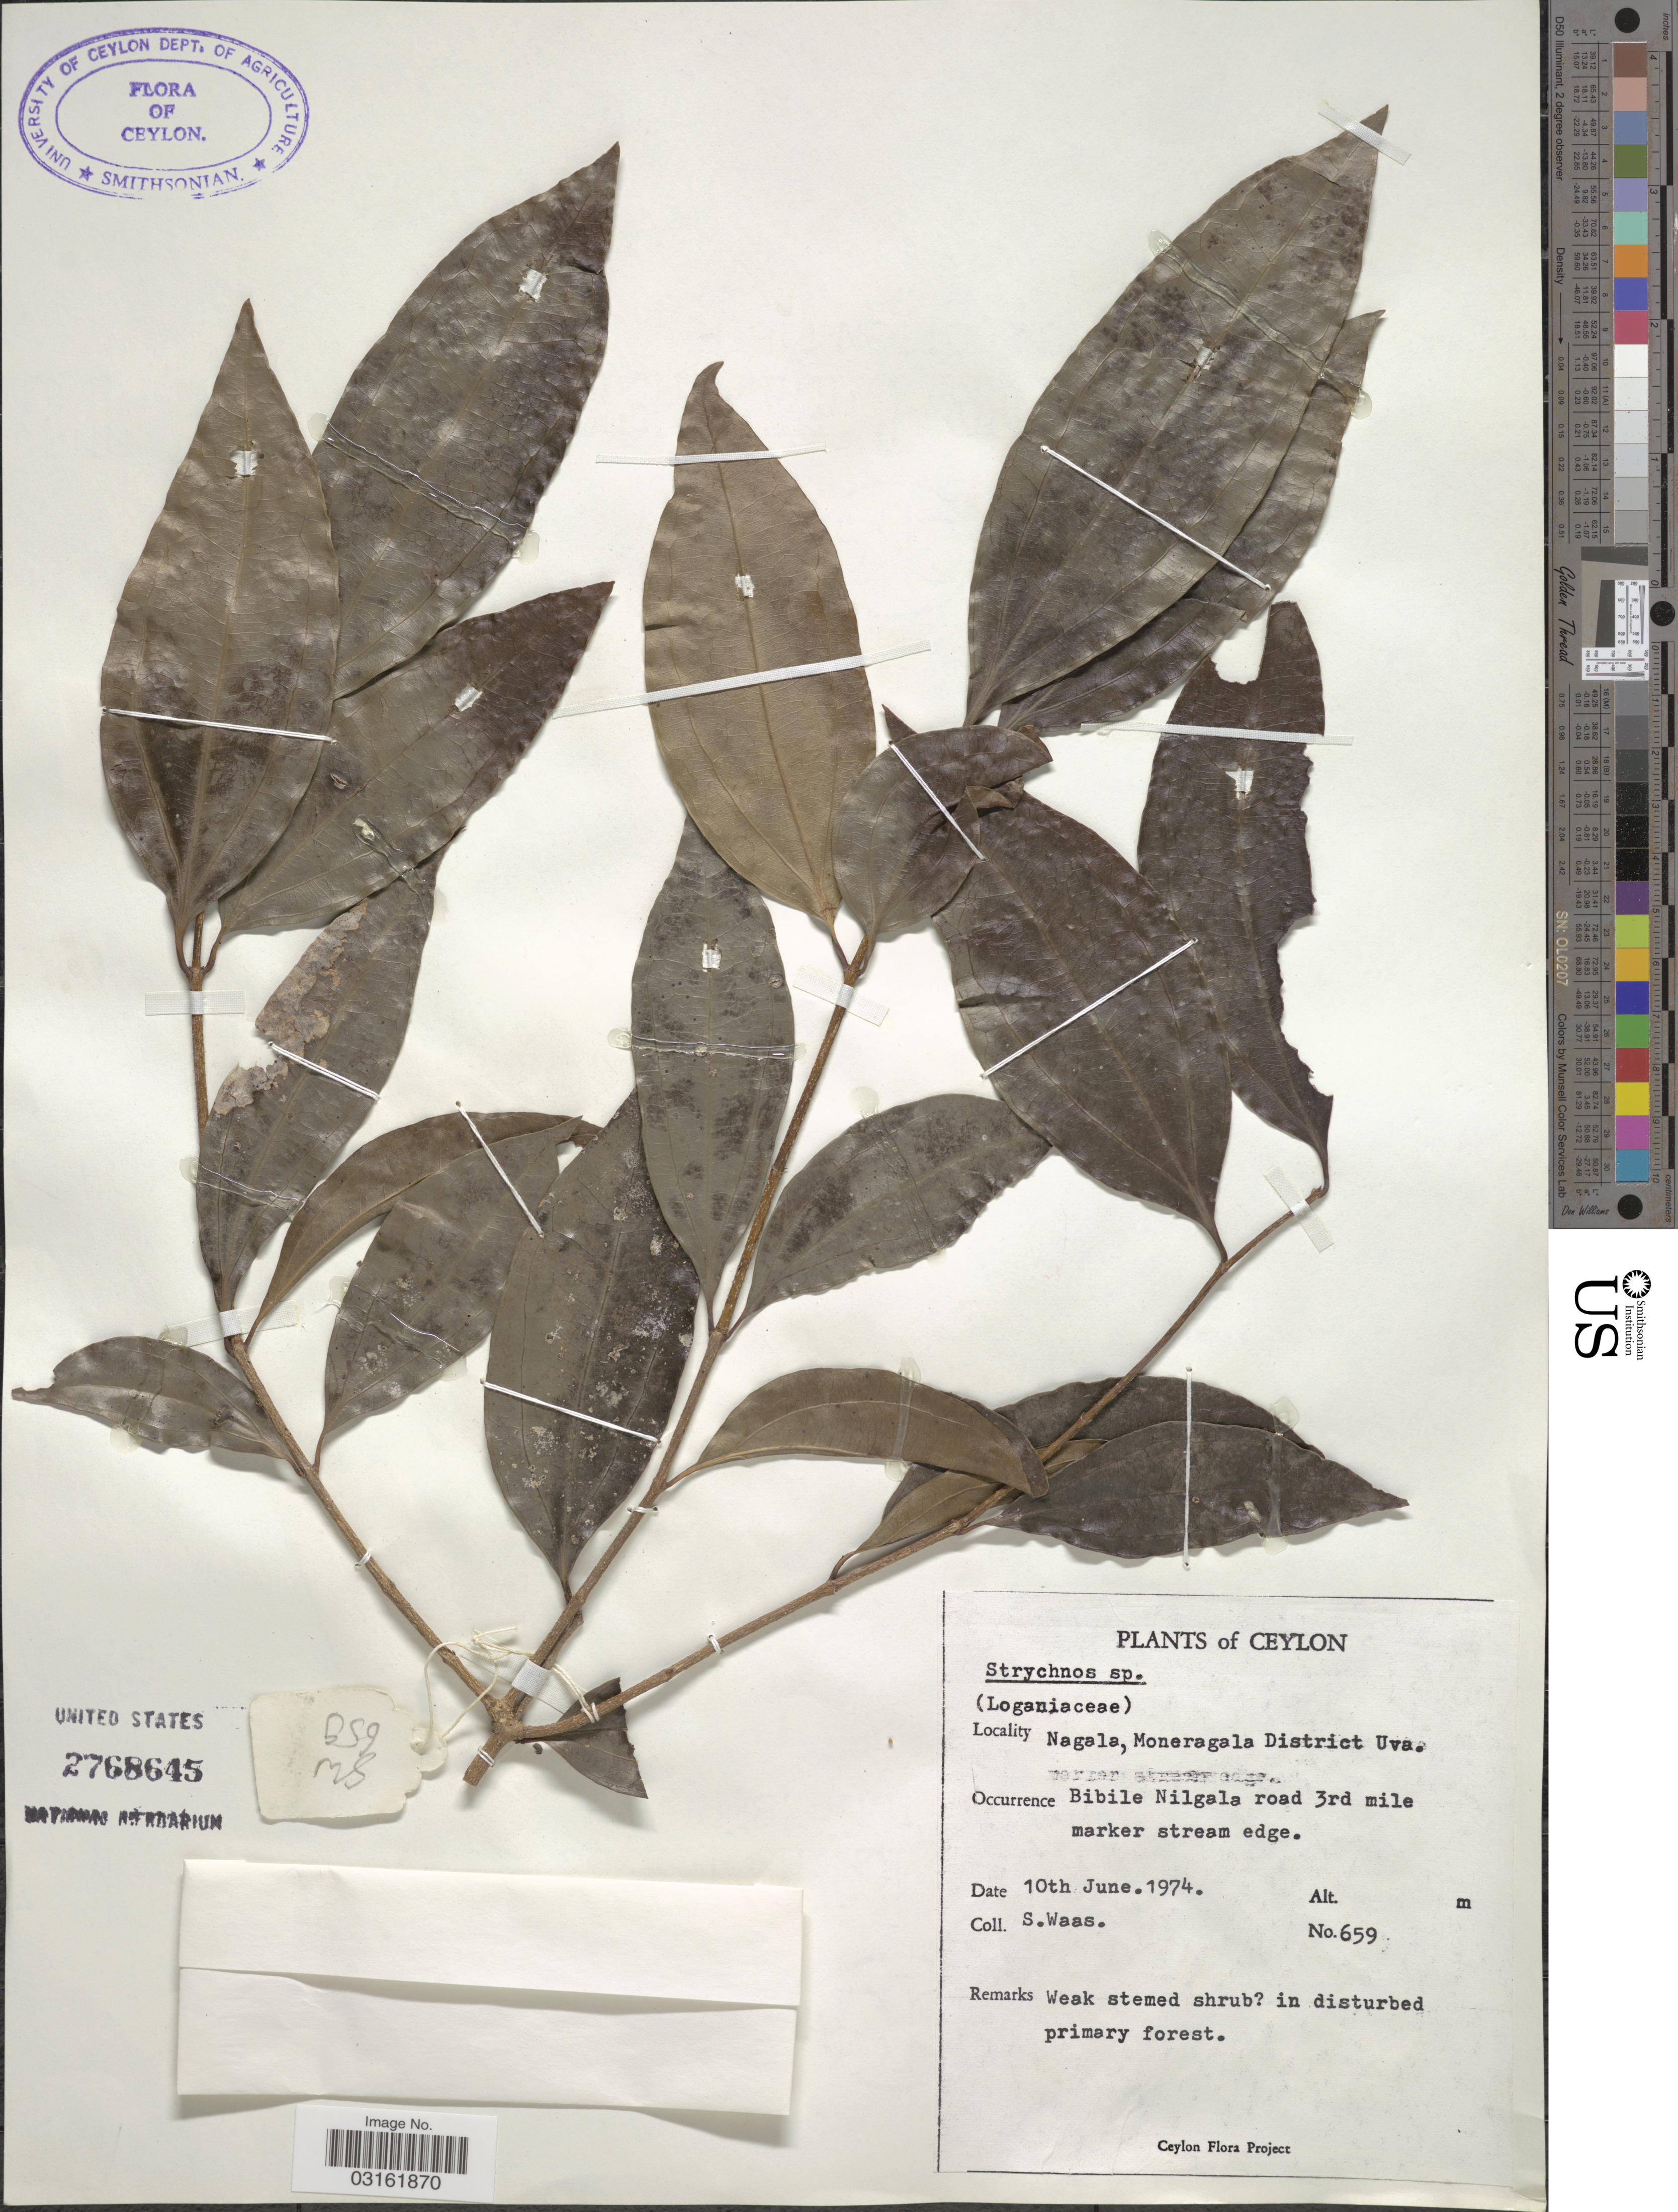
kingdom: Plantae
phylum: Tracheophyta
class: Magnoliopsida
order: Gentianales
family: Loganiaceae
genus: Strychnos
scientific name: Strychnos sp.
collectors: S. Waas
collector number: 659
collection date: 1974-06-10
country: Sri Lanka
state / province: Uva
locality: Ceylon. Nagala, Moneragala District Uva. Bibile Nilgala road 3rd mile marker stream edge.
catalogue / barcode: US 2768645